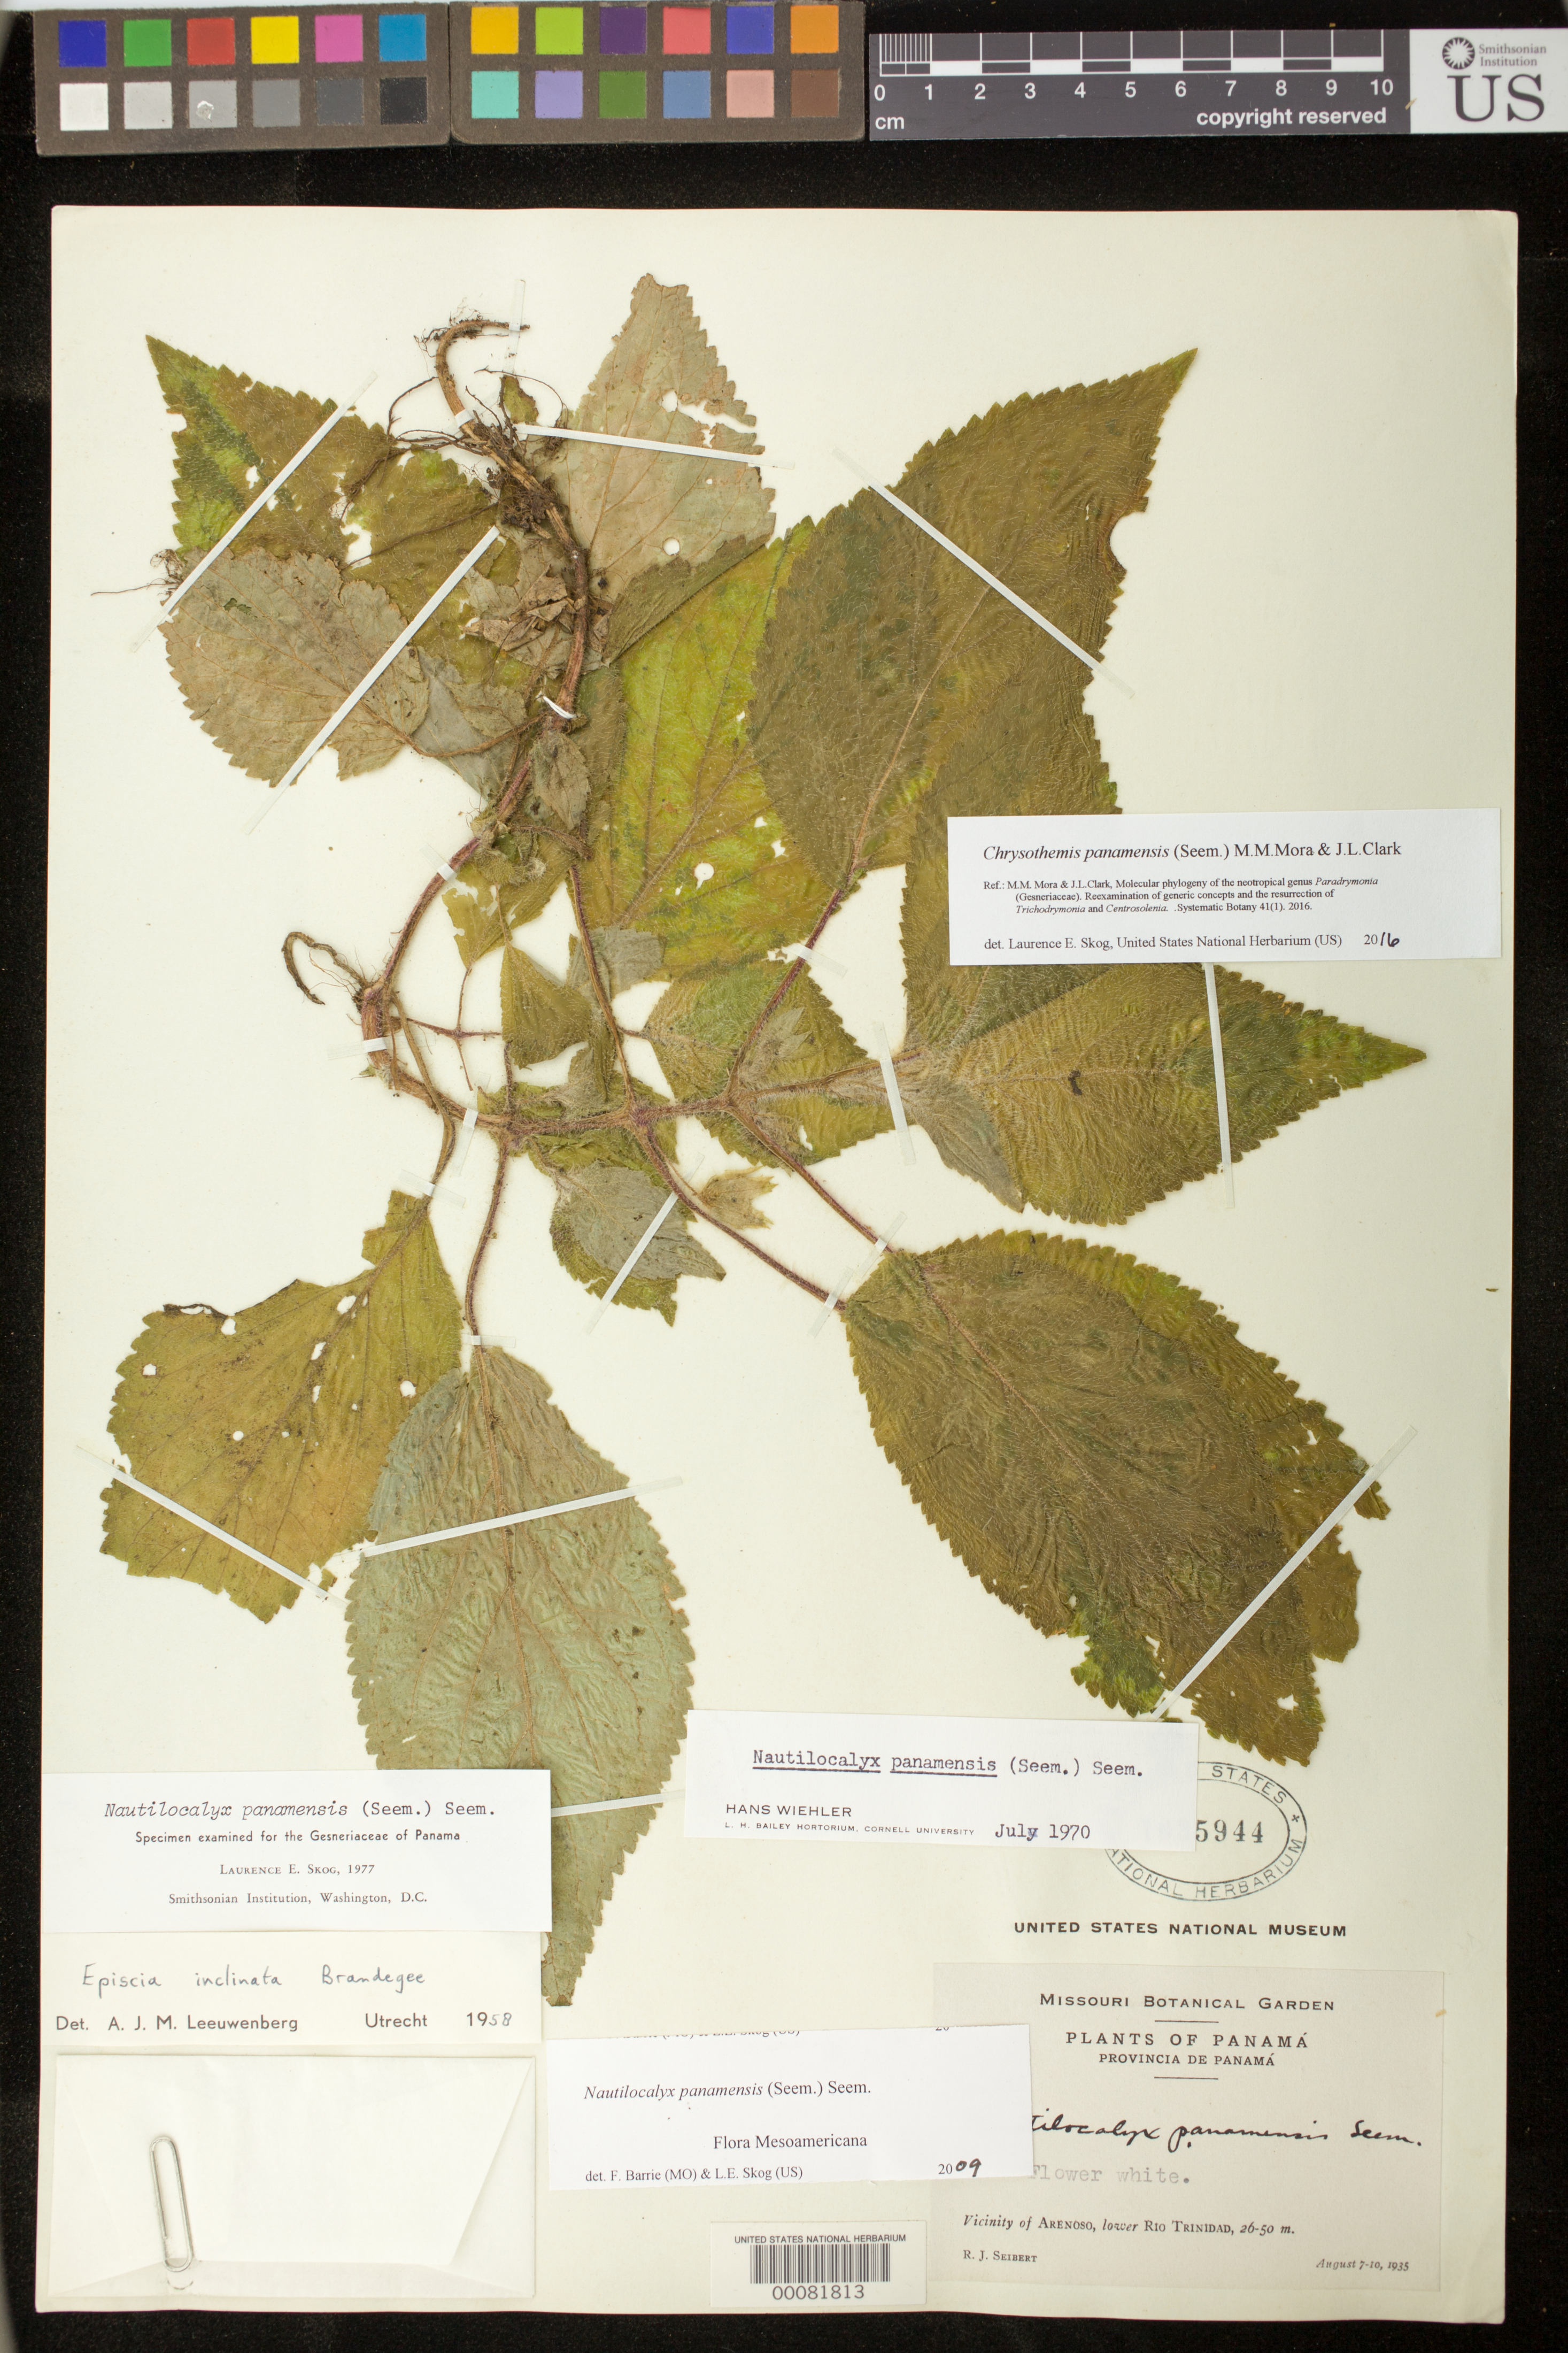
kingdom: Plantae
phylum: Tracheophyta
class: Magnoliopsida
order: Lamiales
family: Gesneriaceae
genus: Chrysothemis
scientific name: Chrysothemis panamensis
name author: (Seem.) M.M. Mora & J.L. Clark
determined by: Skog, Laurence E.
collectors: R. J. Seibert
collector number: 620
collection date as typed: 7-10 Aug 1935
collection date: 1935-08-07/1935-08-10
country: Panama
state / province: Panamá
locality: Vicinity of Arenoso, lower Rio Trinidad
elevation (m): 26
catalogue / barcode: US 1635944